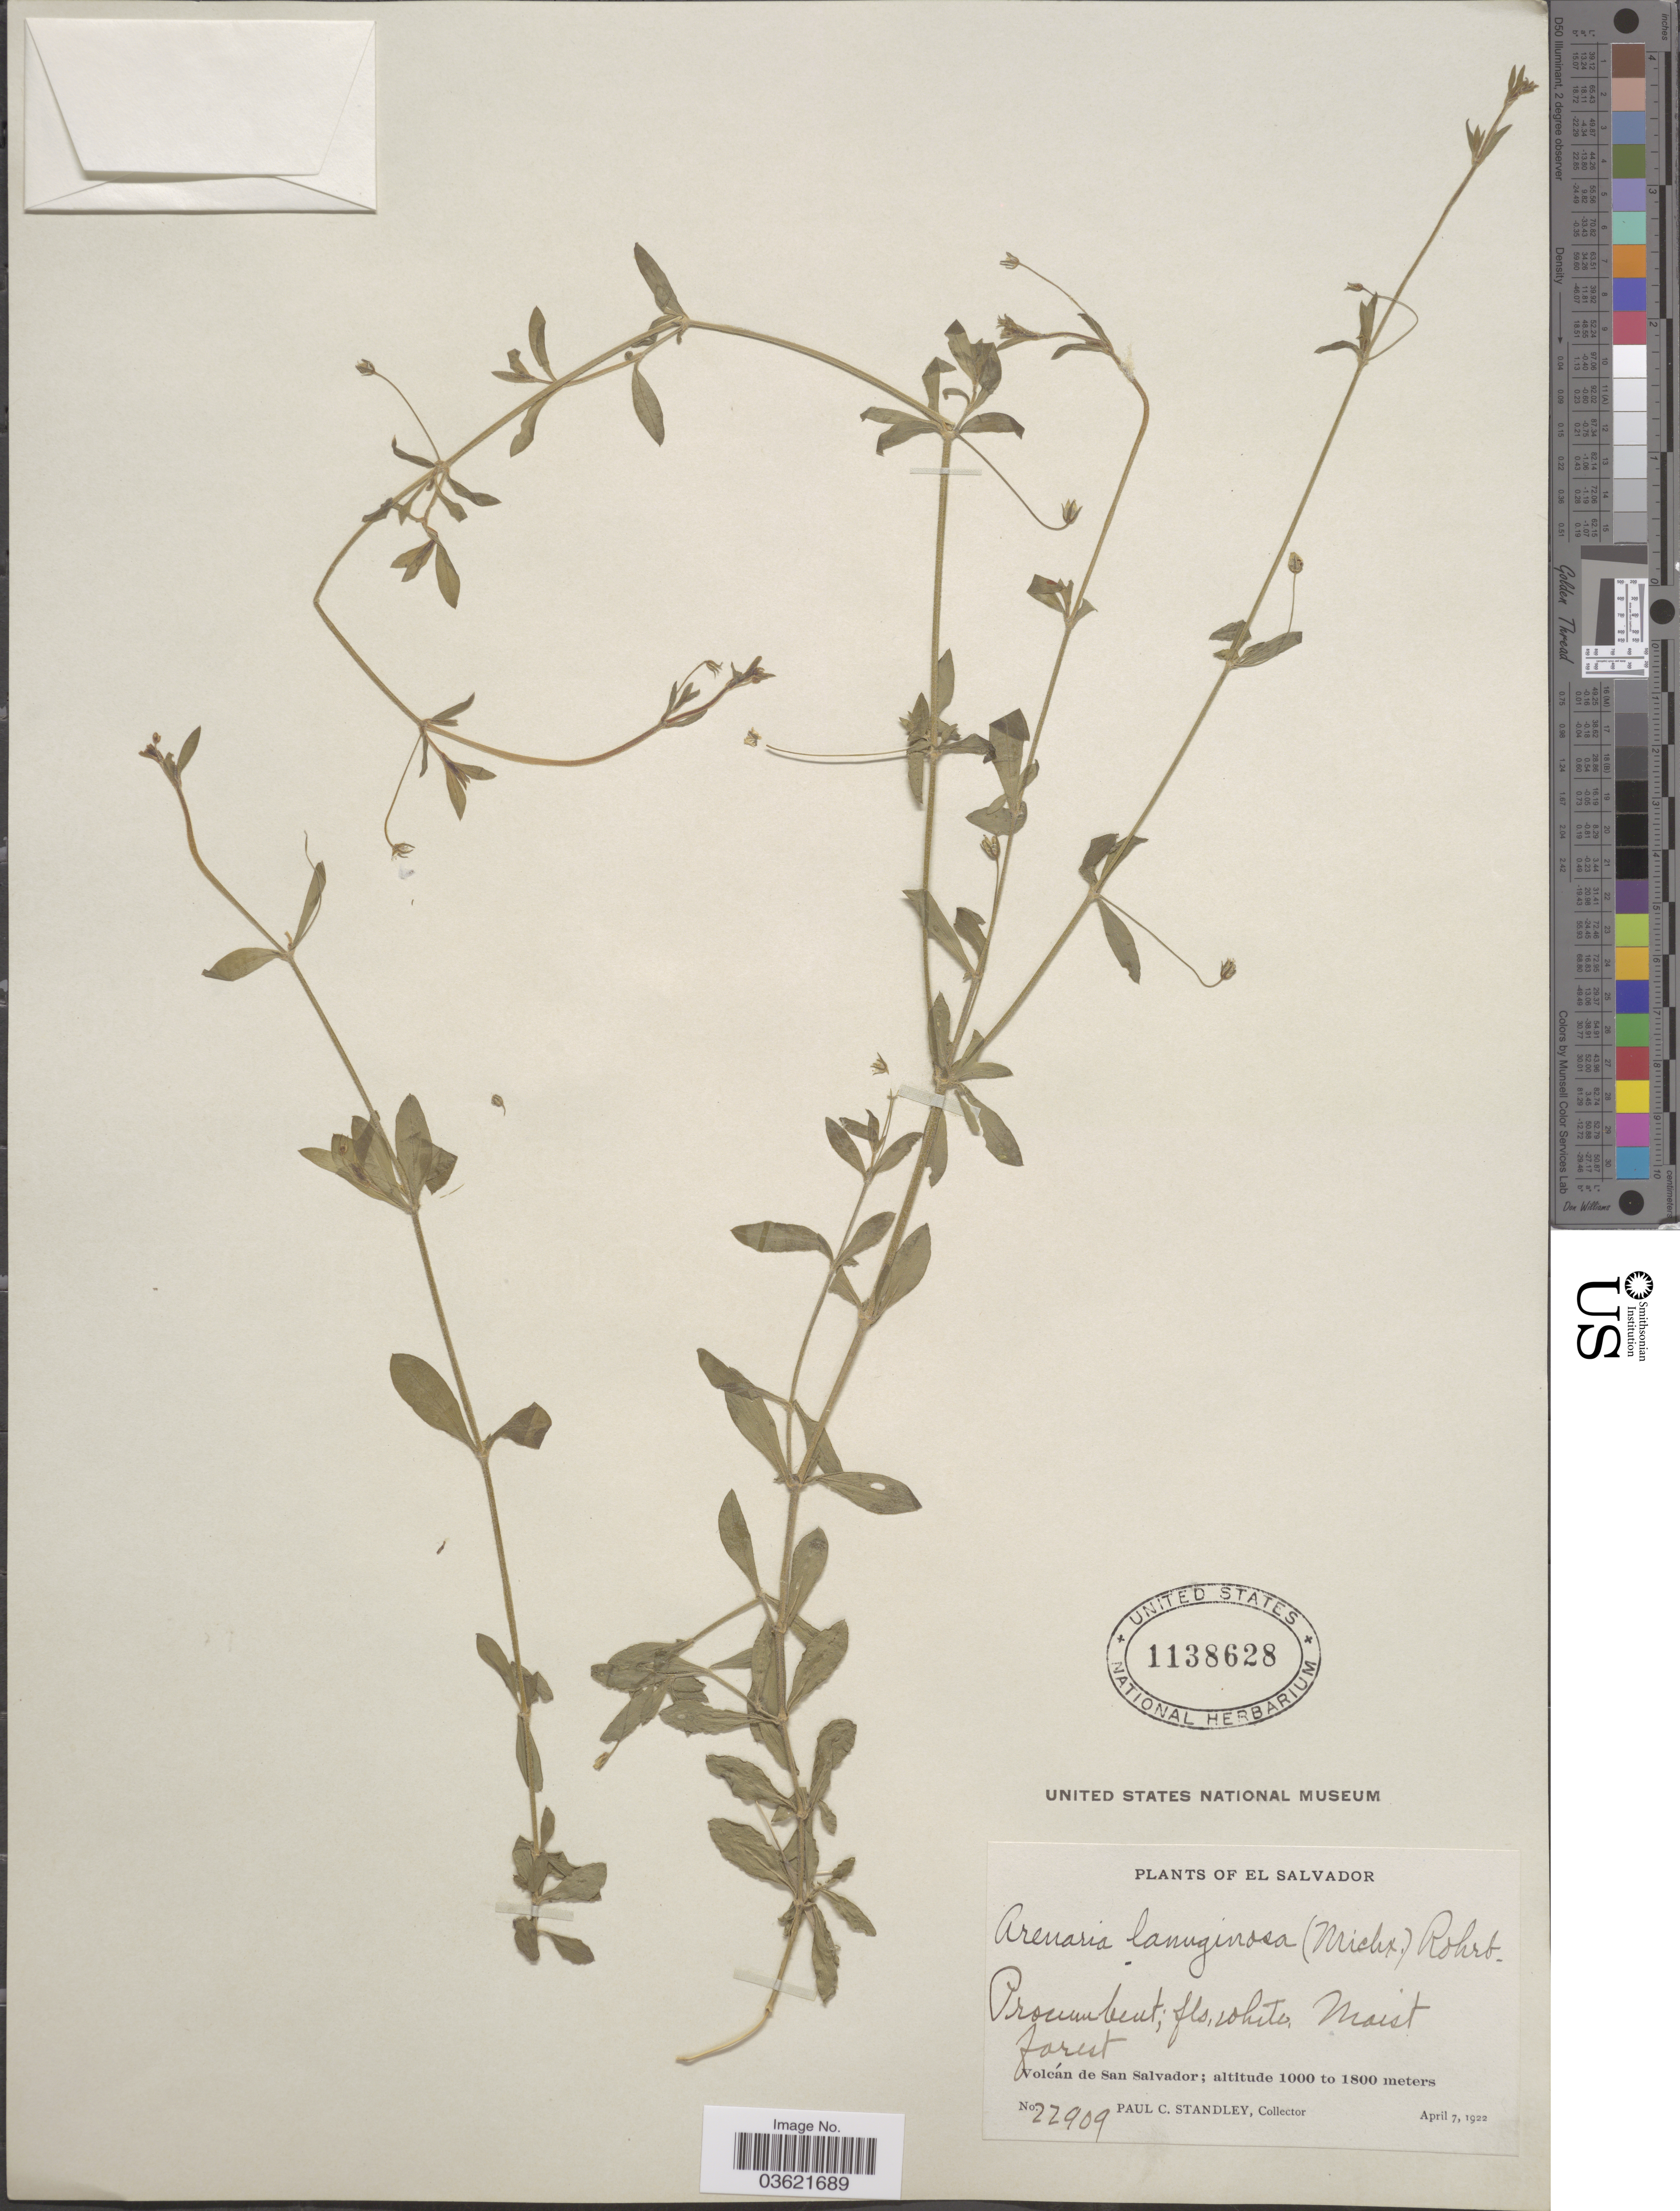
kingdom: Plantae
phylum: Tracheophyta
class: Magnoliopsida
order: Caryophyllales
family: Caryophyllaceae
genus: Arenaria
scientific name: Arenaria lanuginosa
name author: (Michx.) Rohrb.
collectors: P. C. Standley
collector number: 22909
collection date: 1922-04-07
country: El Salvador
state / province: San Salvador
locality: Volcán de San Salvador.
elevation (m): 1000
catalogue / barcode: US 1138628